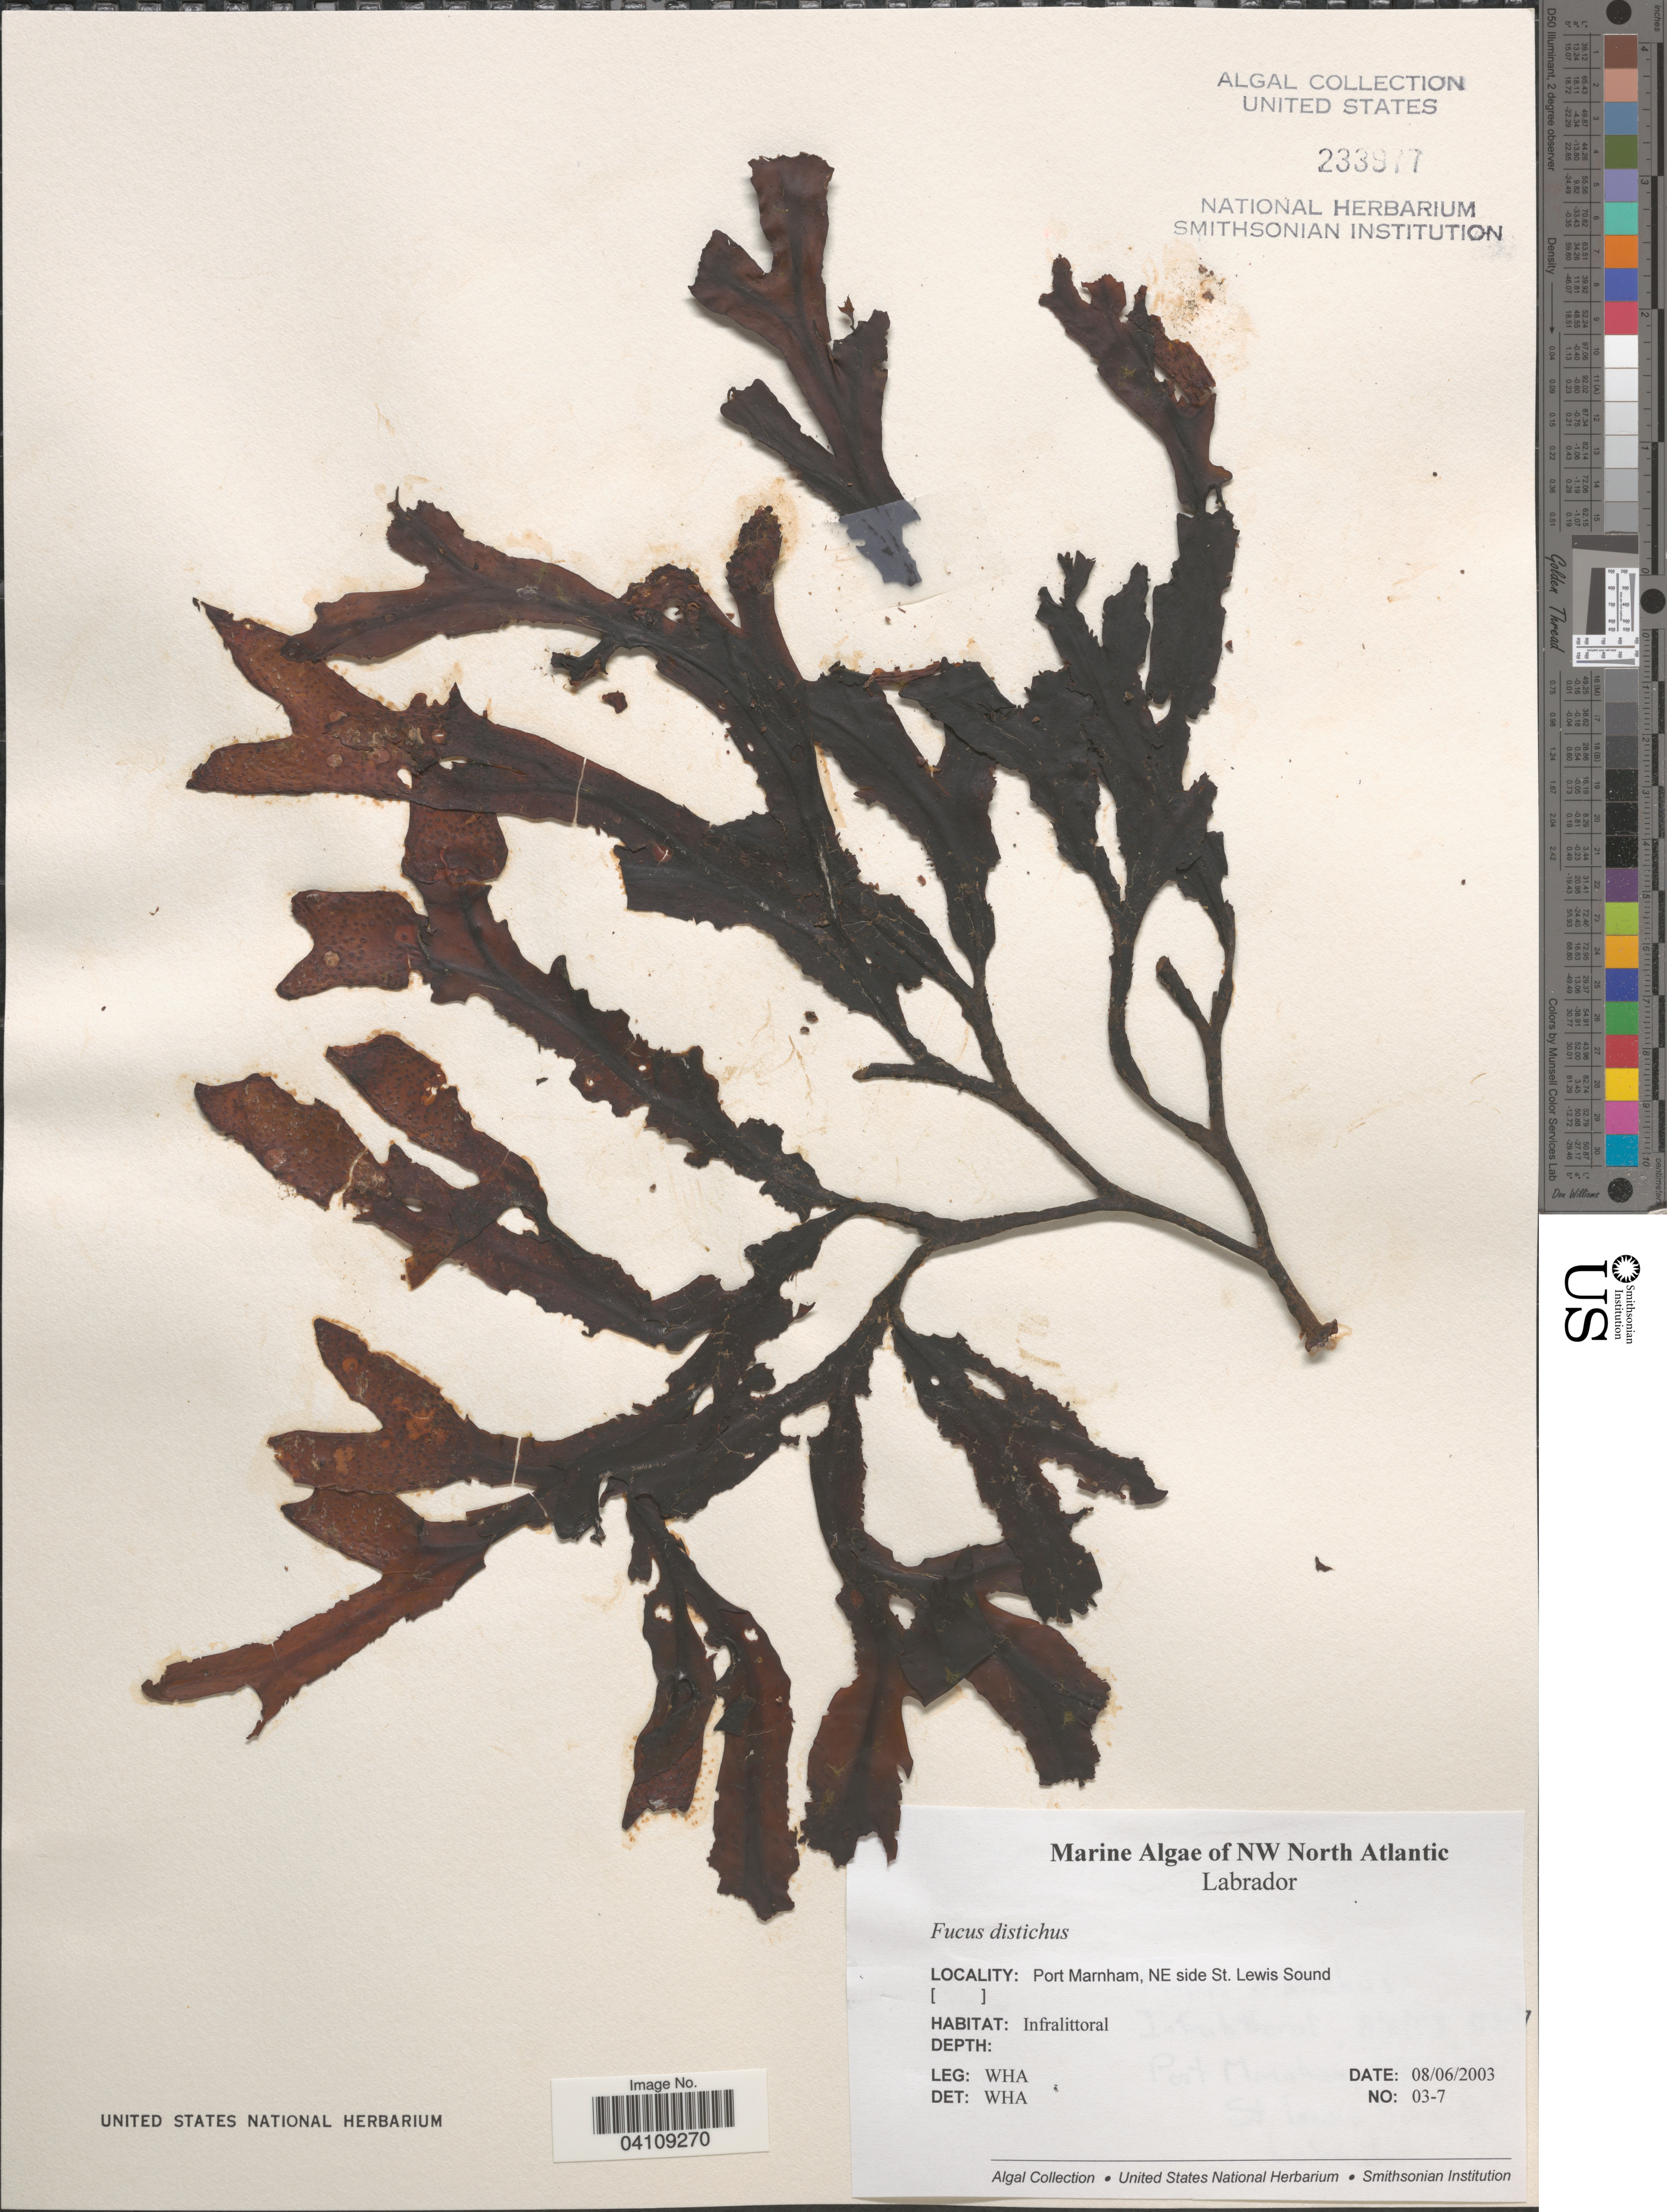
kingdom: Chromista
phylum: Ochrophyta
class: Phaeophyceae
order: Fucales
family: Fucaceae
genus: Fucus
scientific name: Fucus distichus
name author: L.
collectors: W. H. Adey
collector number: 03-7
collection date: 2003-08-06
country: Canada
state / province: Newfoundland and Labrador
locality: NW North Atlantic. Labrador. Port Marnham, NE side St. Lewis Sound.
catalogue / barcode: US 233977